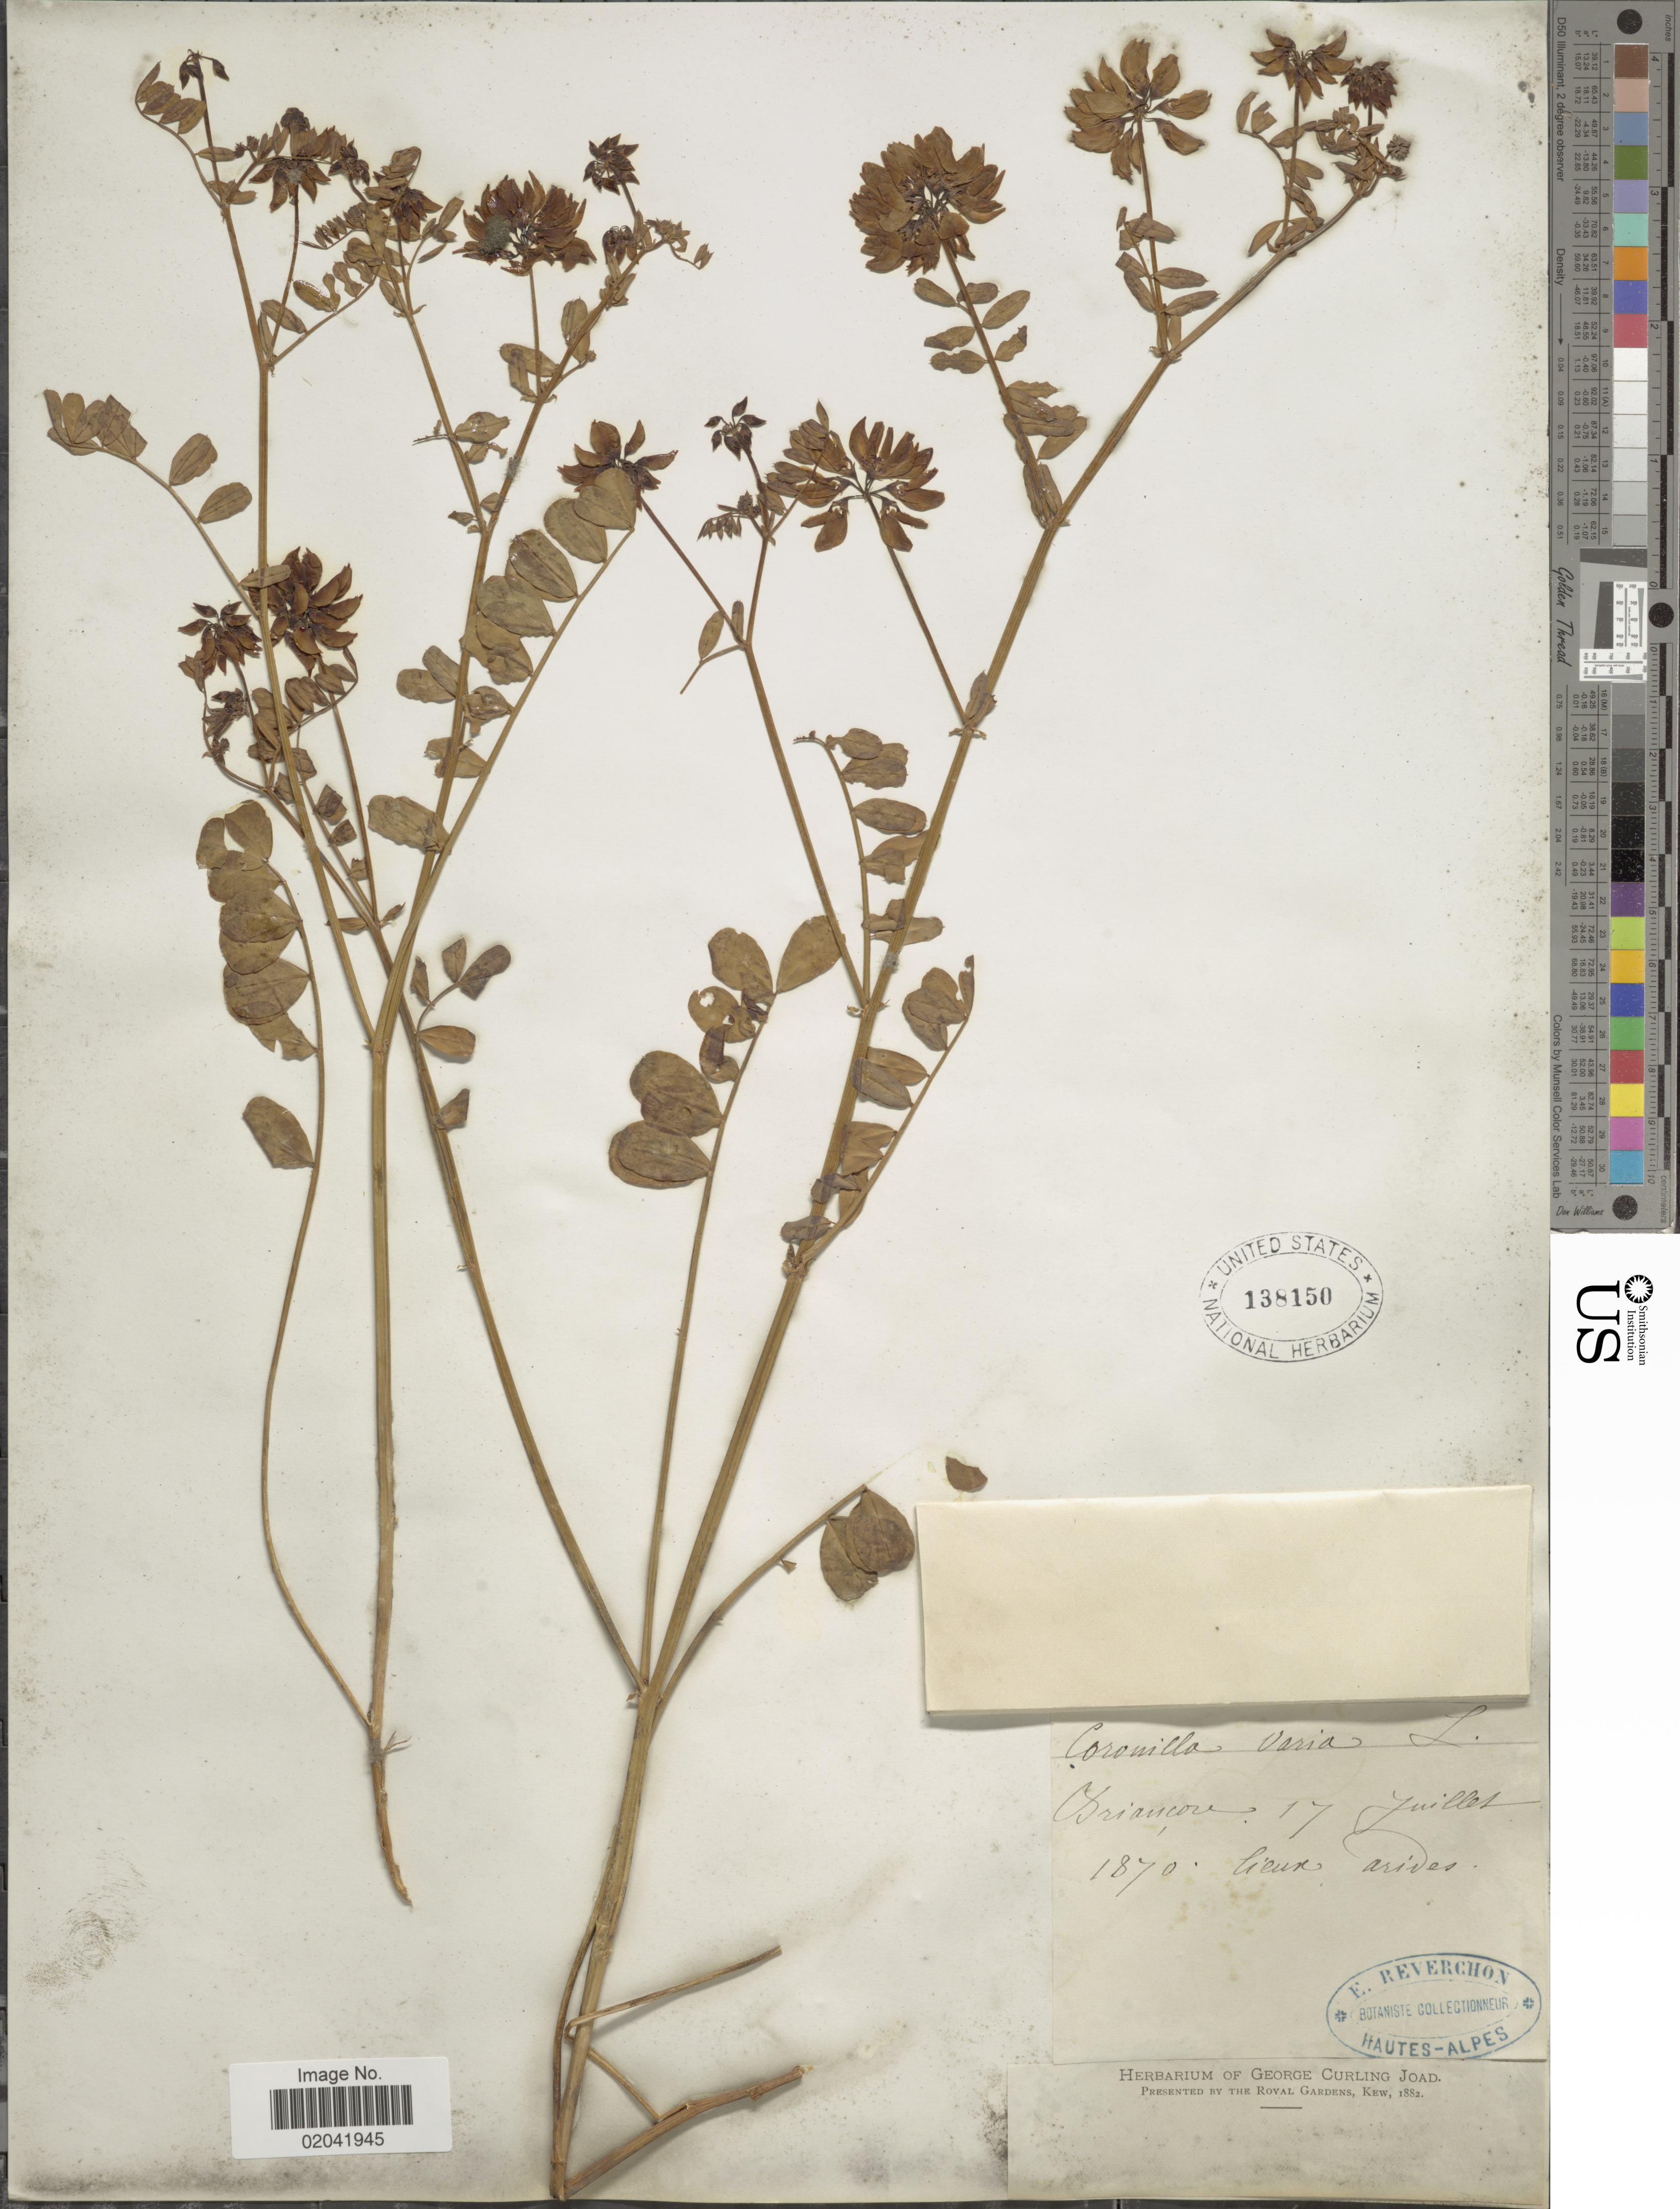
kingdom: Plantae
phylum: Tracheophyta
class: Magnoliopsida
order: Fabales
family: Fabaceae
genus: Coronilla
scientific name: Coronilla varia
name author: L.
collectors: E. Reverchon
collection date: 1870-07-17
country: France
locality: Briancon, lieux arides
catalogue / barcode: US 138150